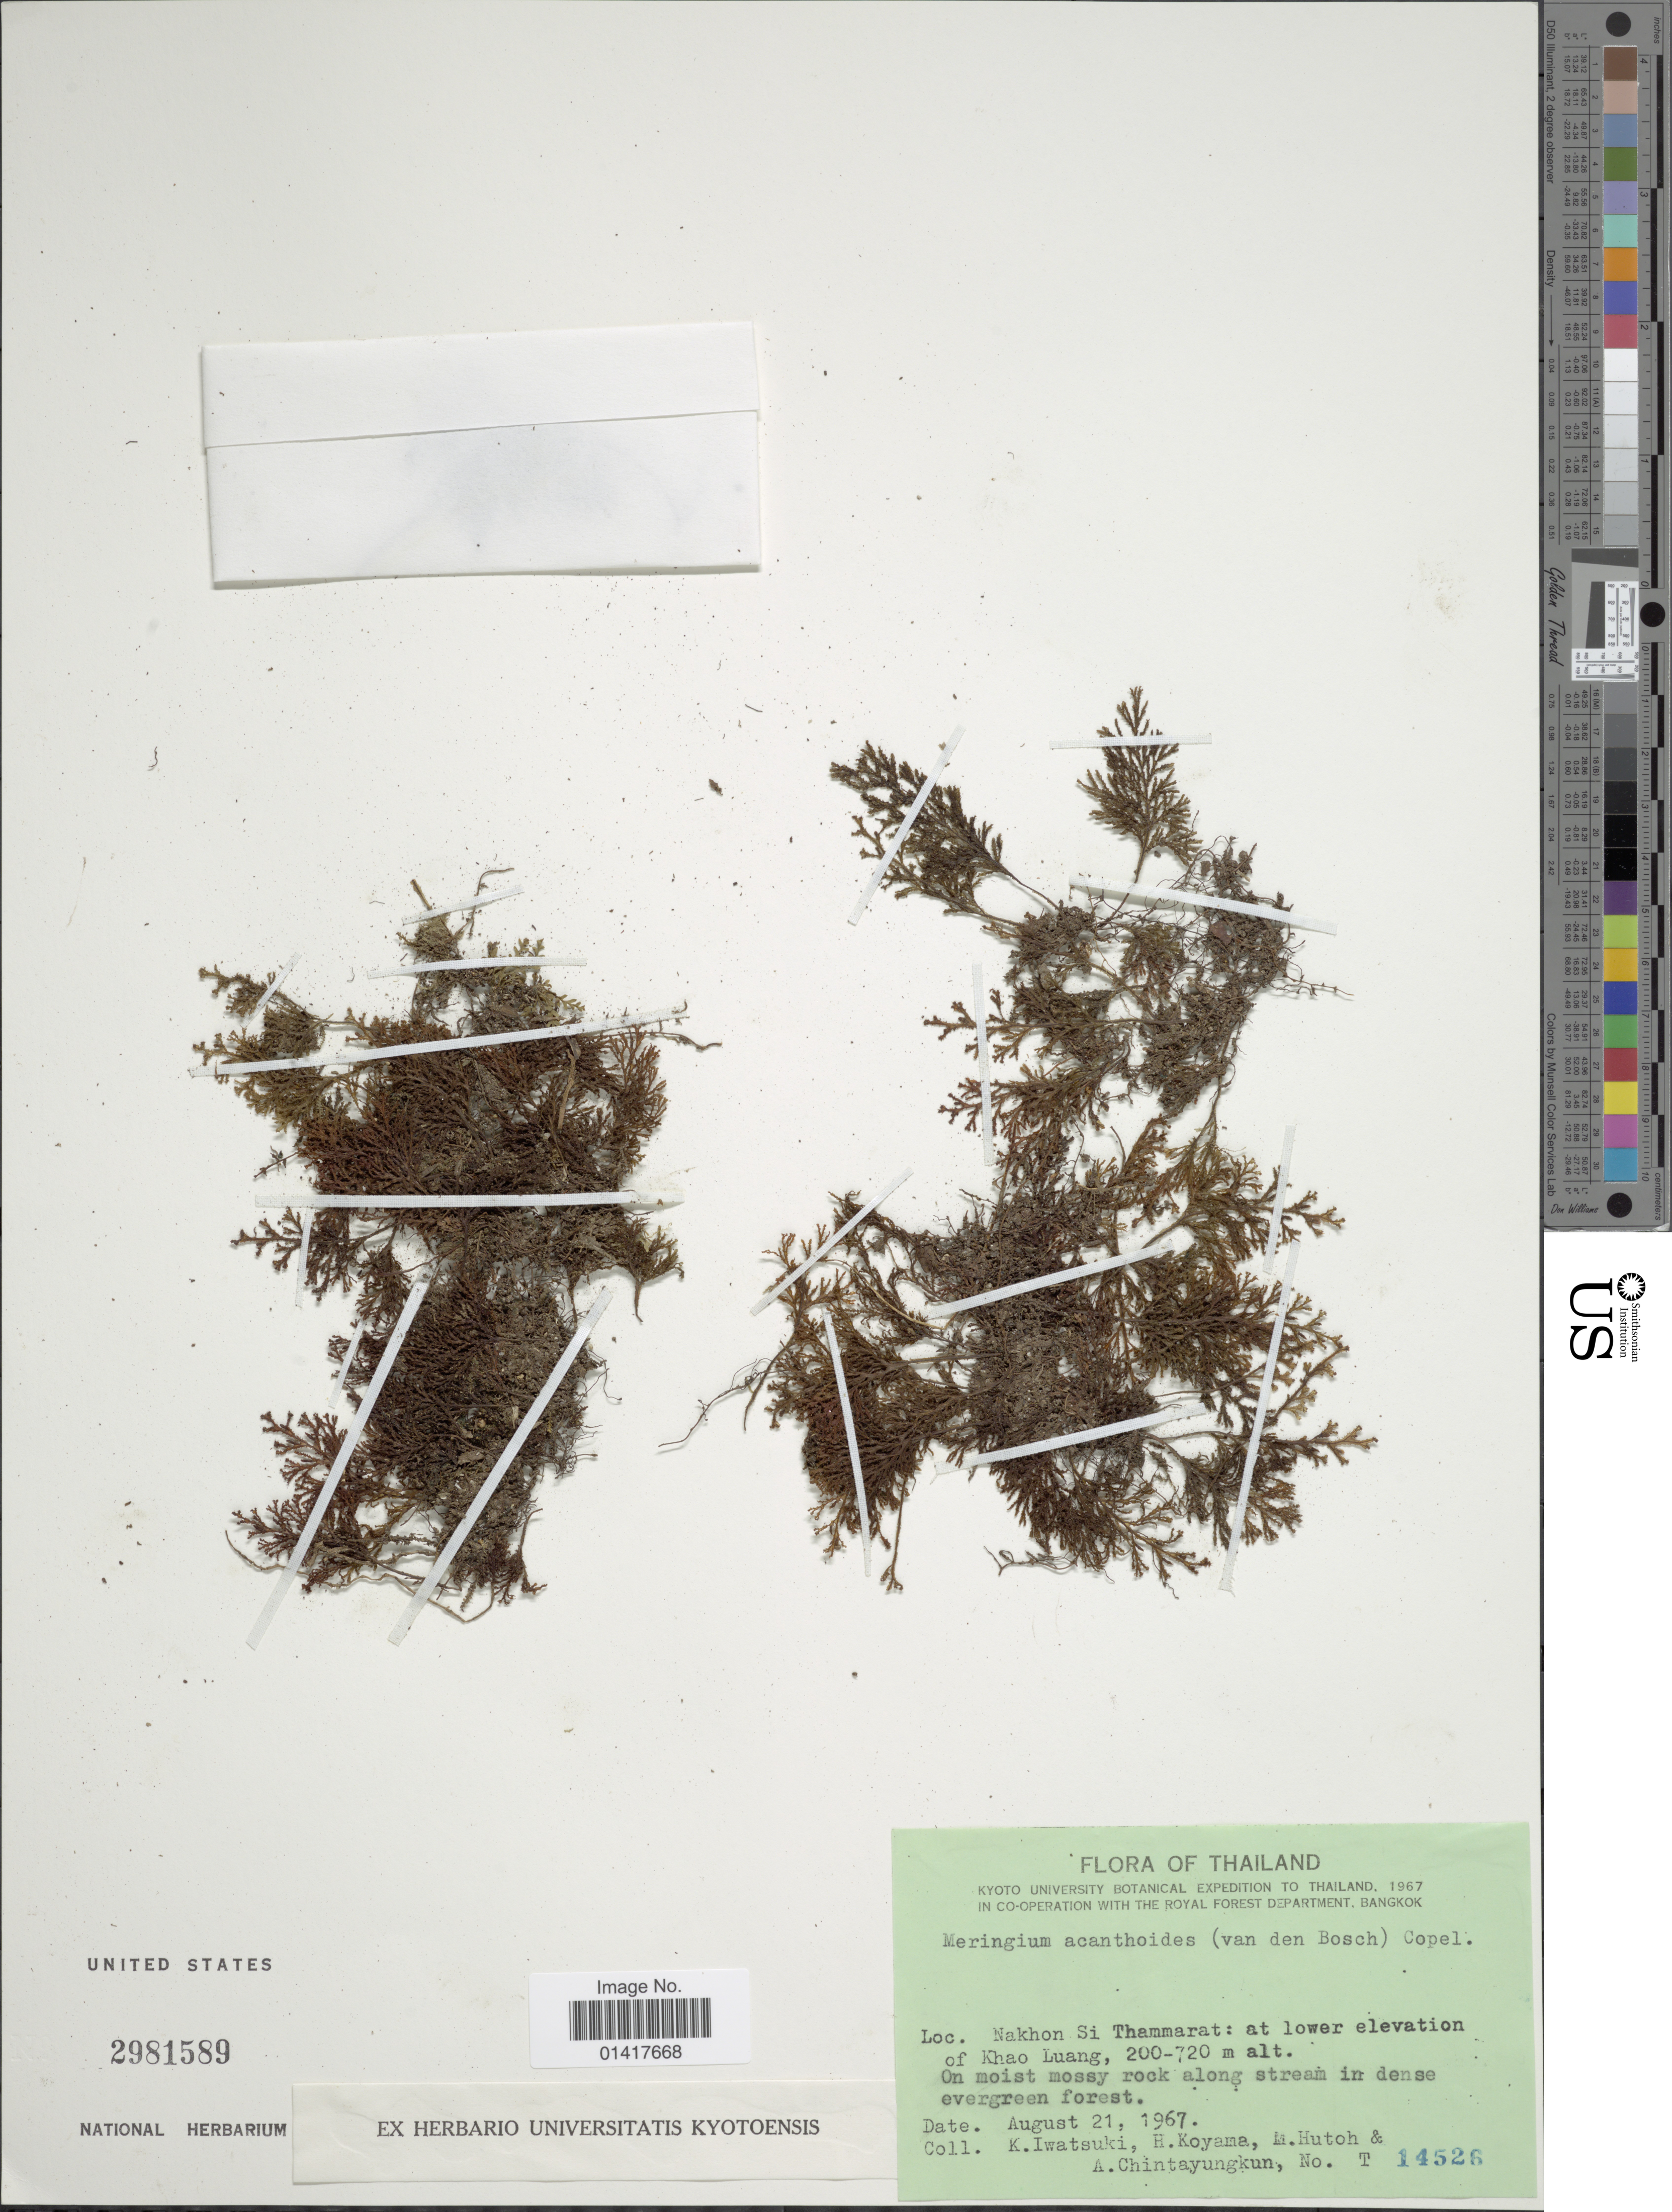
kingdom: Plantae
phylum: Tracheophyta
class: Polypodiopsida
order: Hymenophyllales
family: Hymenophyllaceae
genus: Hymenophyllum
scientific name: Hymenophyllum acanthoides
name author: (Bosch) Rosenst.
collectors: K. Iwatsuki, H. Koyama, M. Hutoh & A. Chintayungkun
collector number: T 14526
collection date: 1967-08-21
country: Thailand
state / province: Nakhon Si Thammarat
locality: At lower elevation of Khao Luang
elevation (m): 200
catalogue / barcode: US 2981589